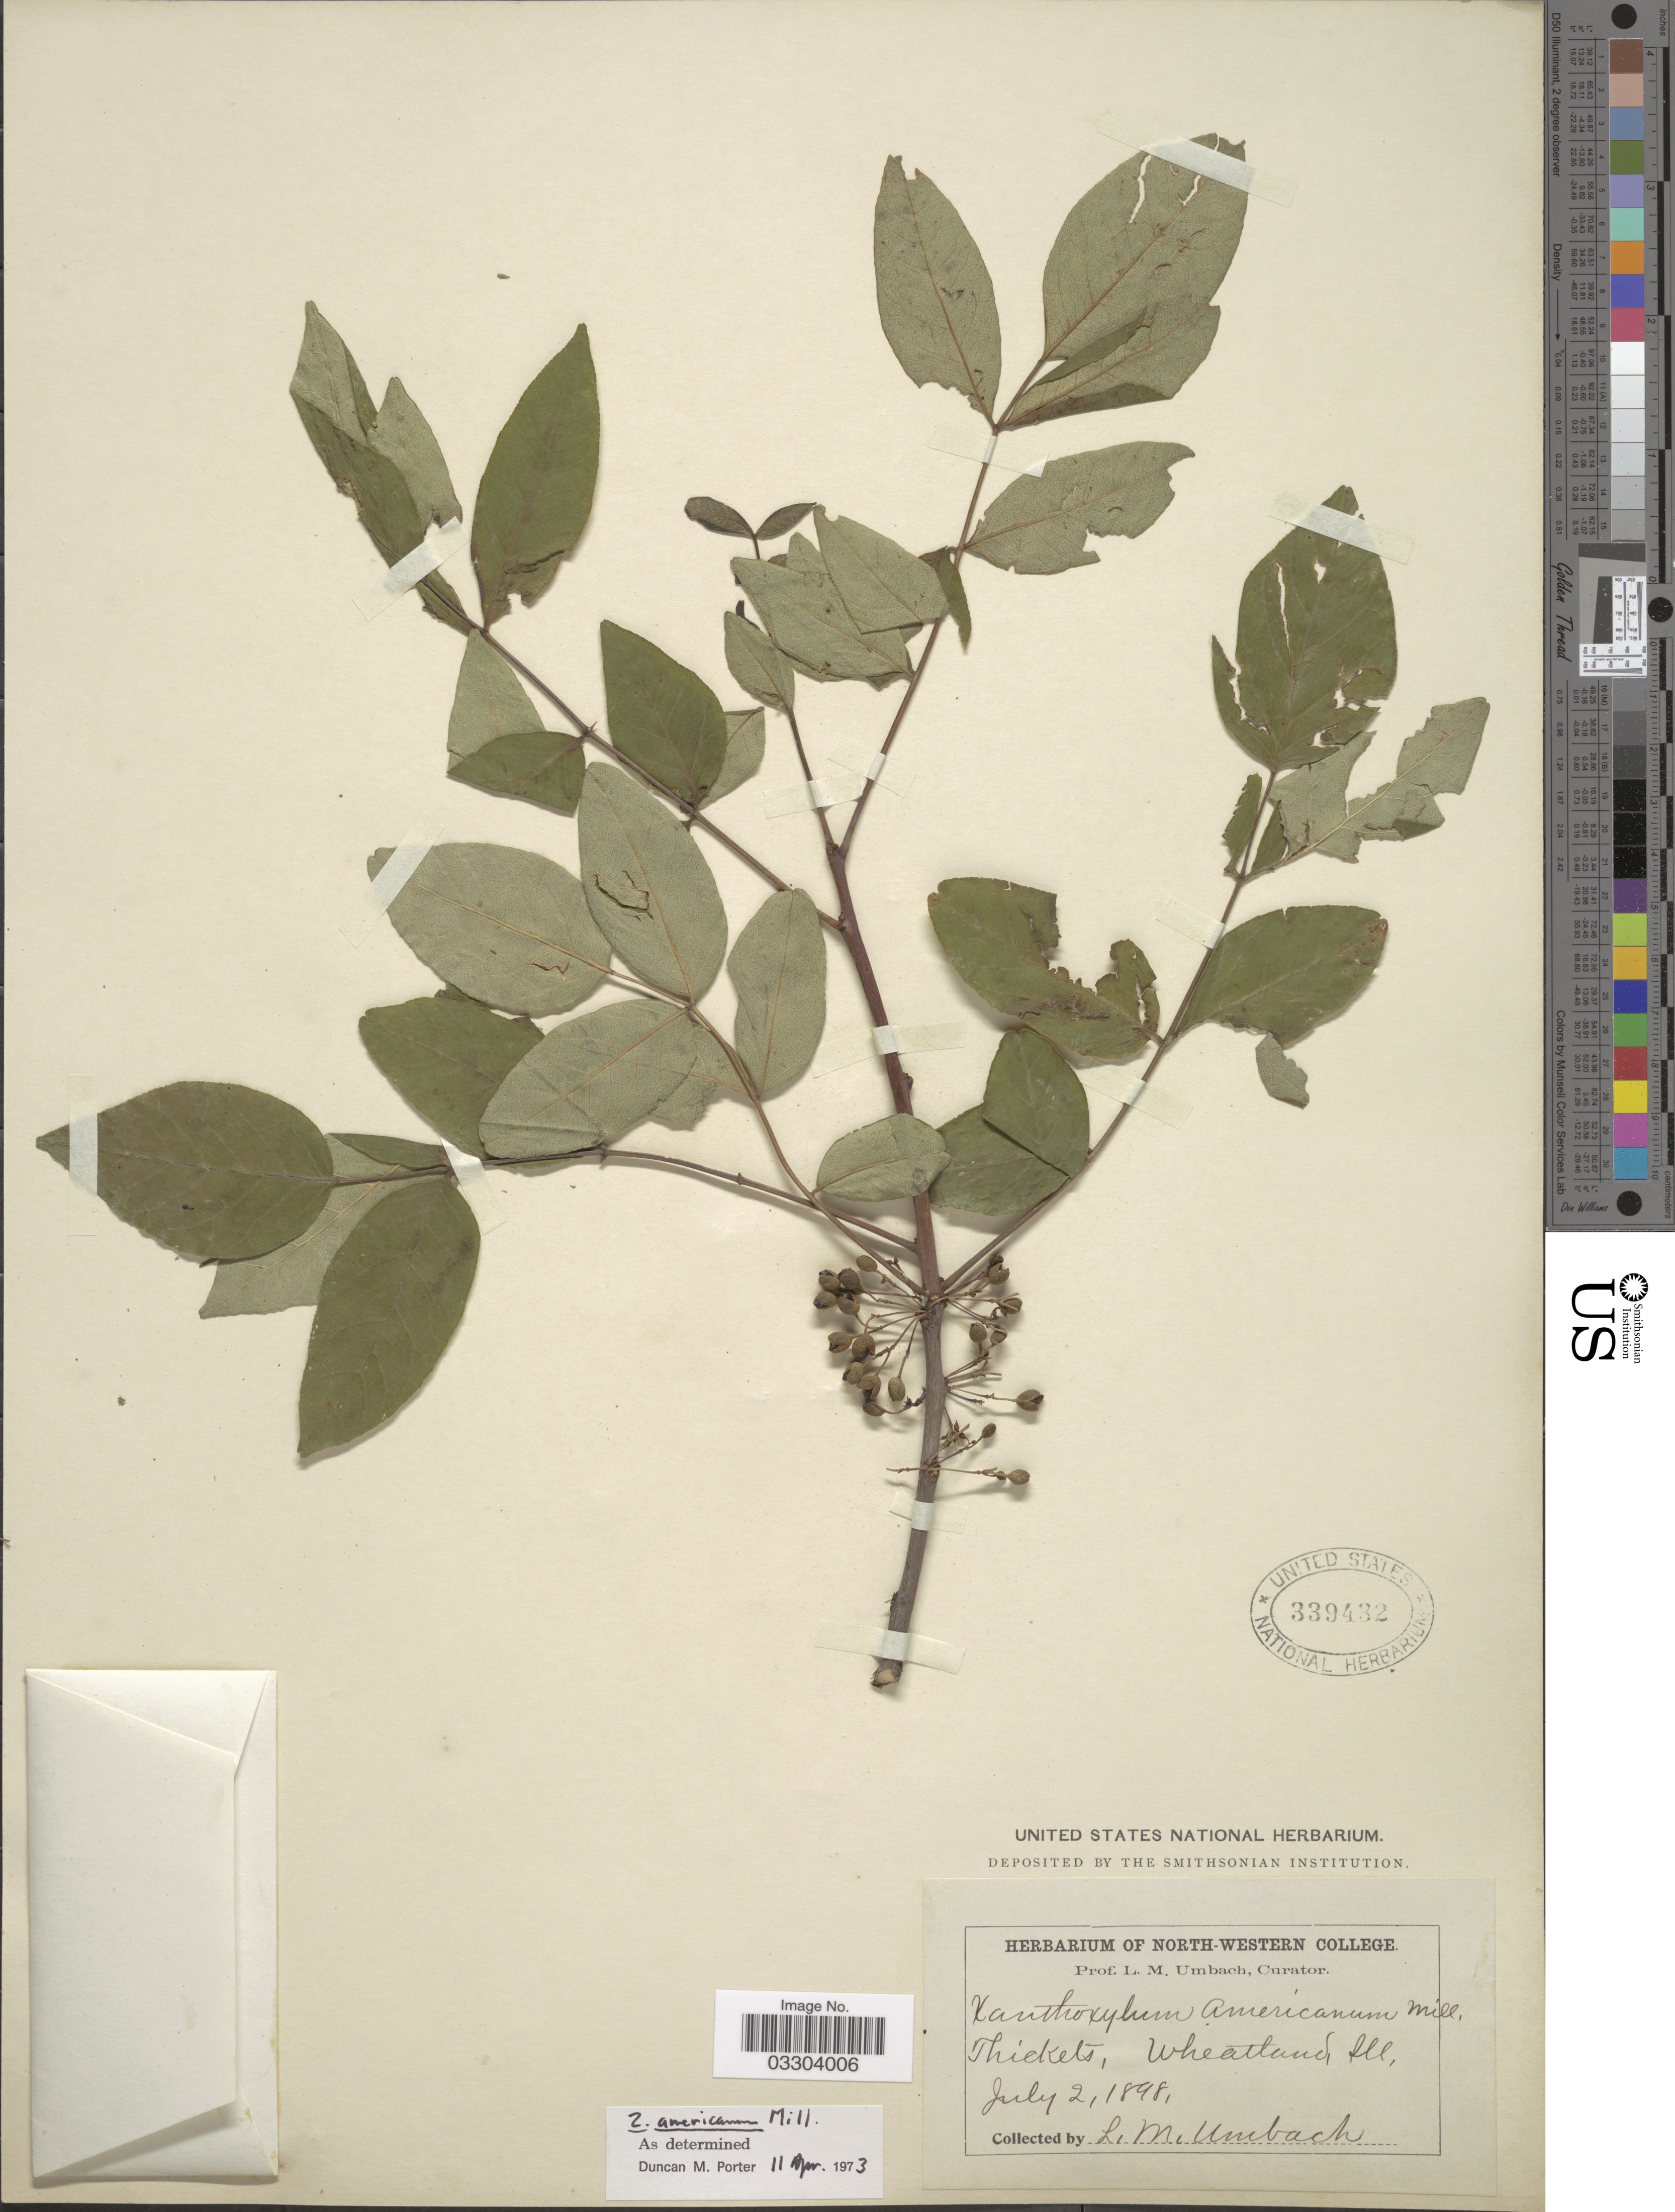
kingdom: Plantae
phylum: Tracheophyta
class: Magnoliopsida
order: Sapindales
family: Rutaceae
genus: Zanthoxylum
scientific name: Zanthoxylum americanum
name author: Mill.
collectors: L. M. Umbach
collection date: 1898-07-02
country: United States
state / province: Illinois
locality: Thickets, Wheatland Illinois.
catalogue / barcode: US 339432